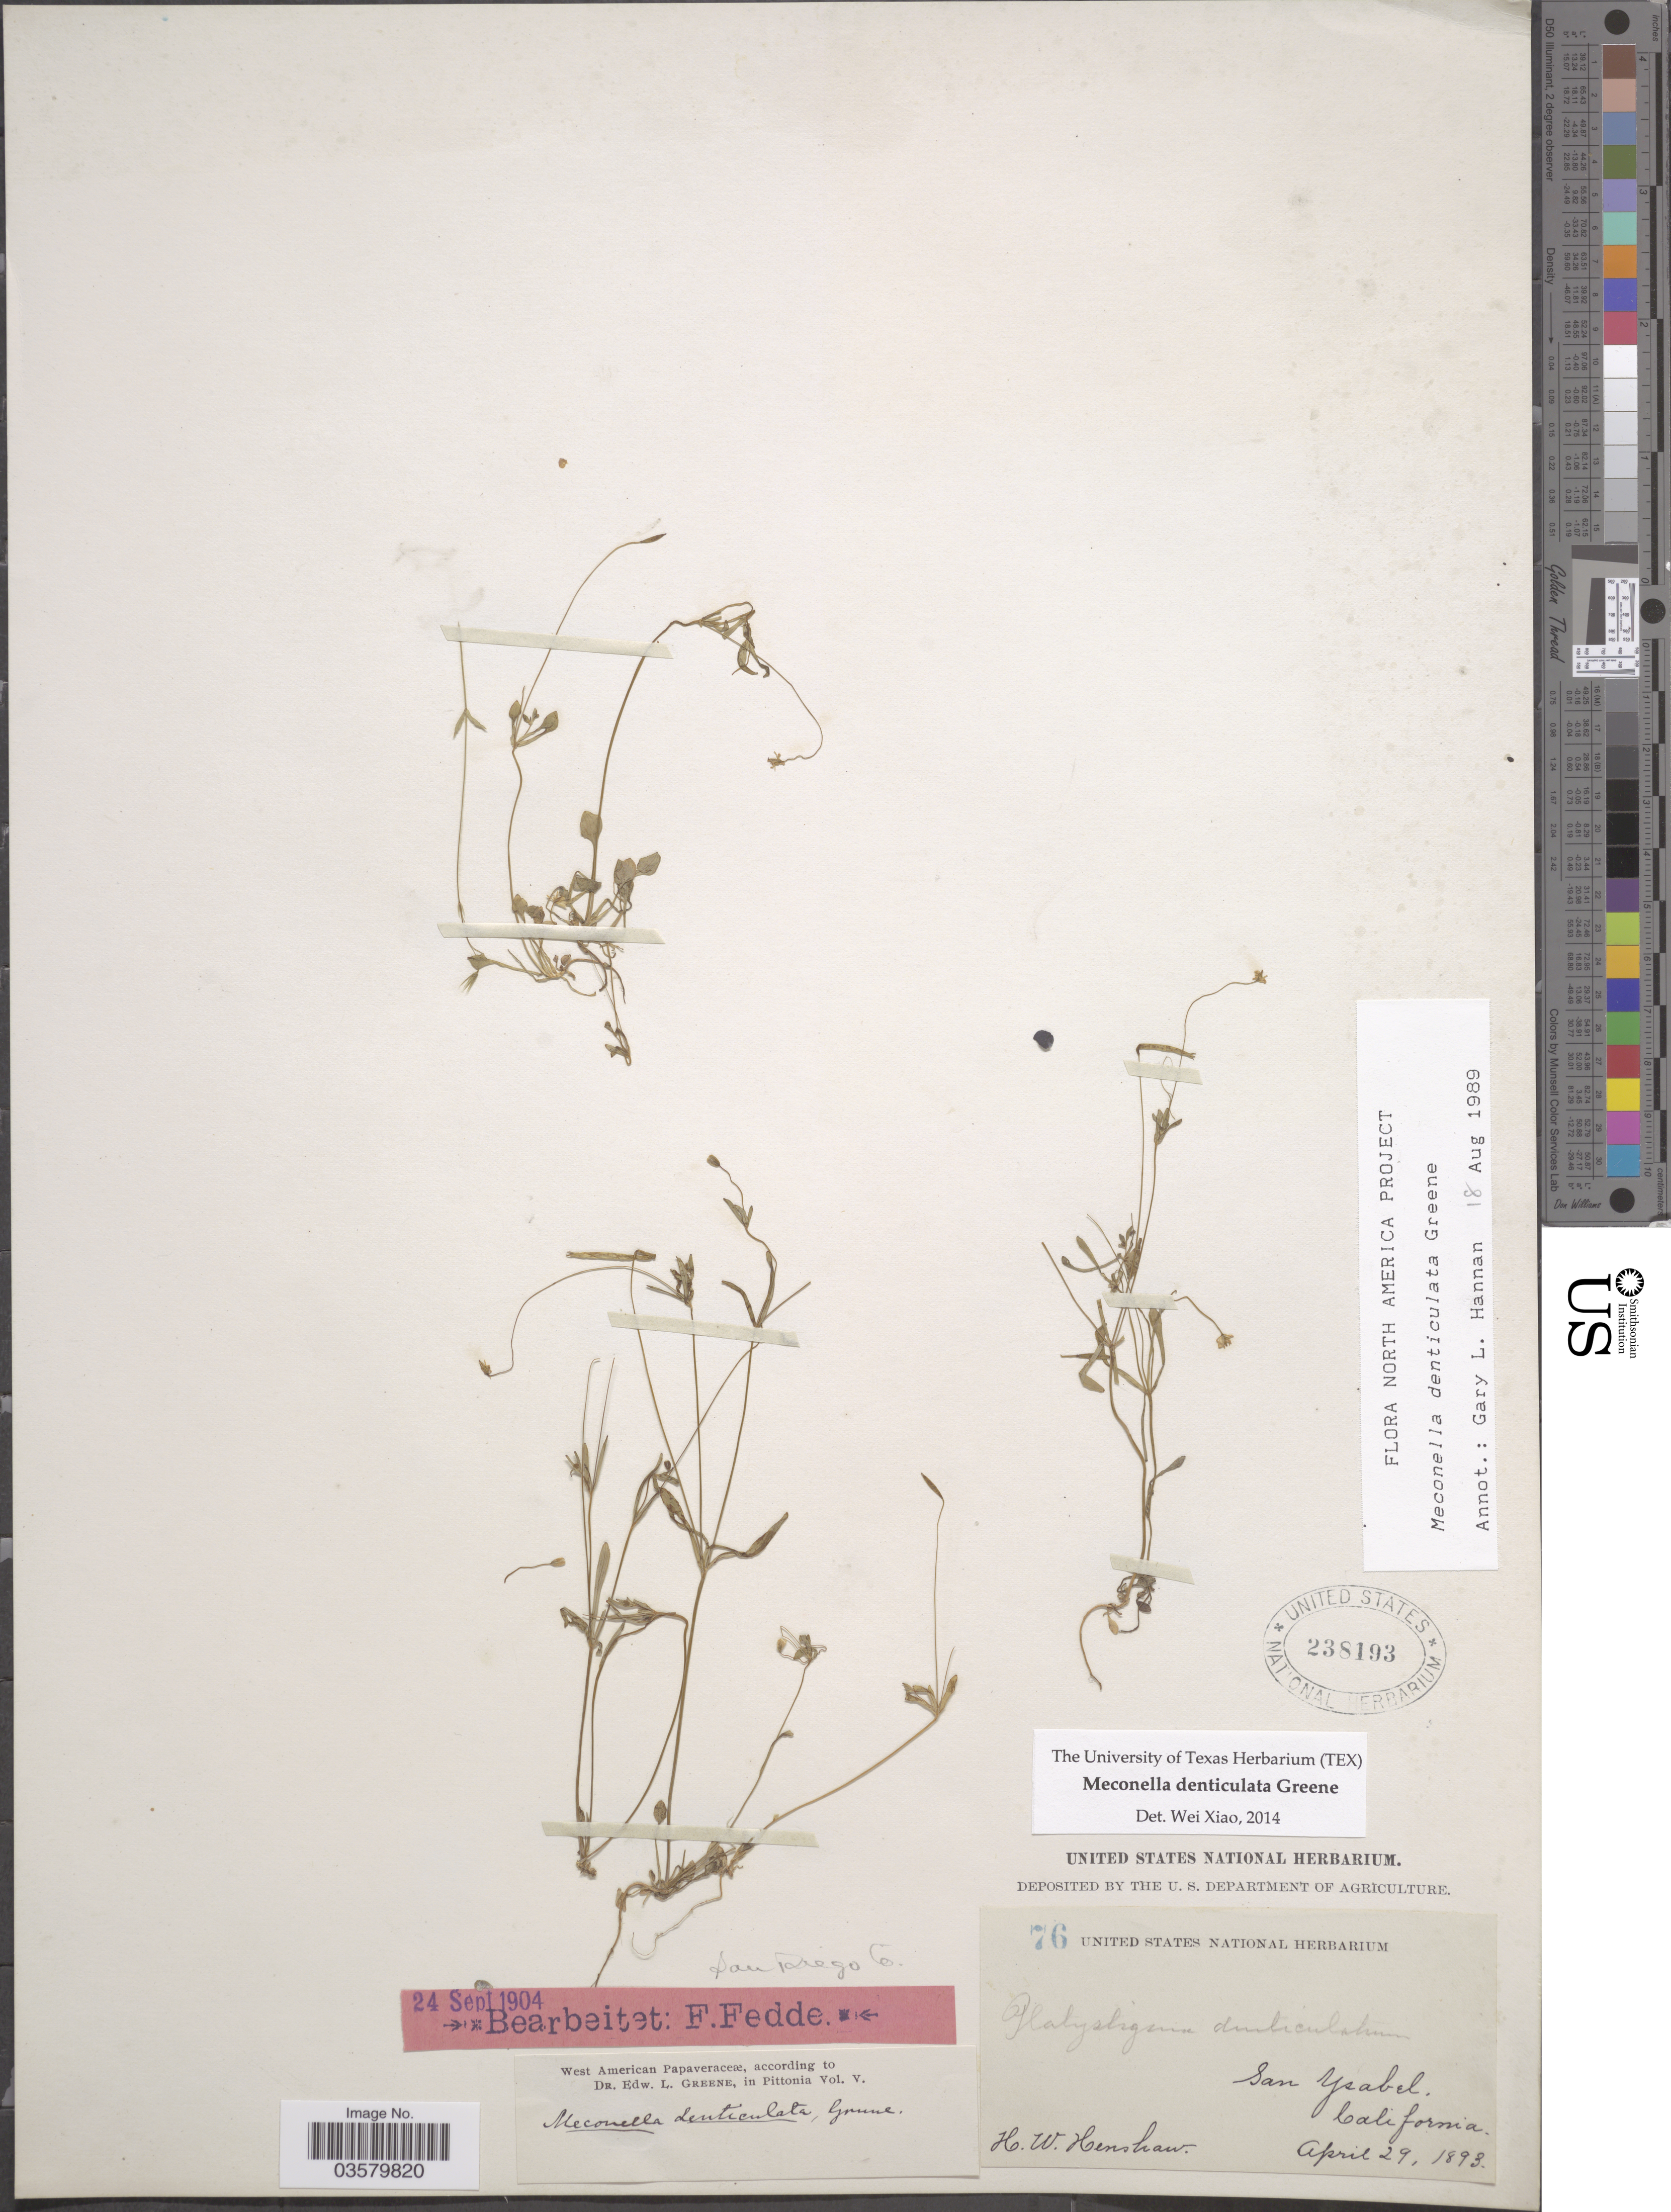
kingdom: Plantae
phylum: Tracheophyta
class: Magnoliopsida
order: Ranunculales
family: Papaveraceae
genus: Meconella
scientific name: Meconella denticulata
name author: Greene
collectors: H. Henshaw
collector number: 76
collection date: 1893-04-29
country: United States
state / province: California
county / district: San Diego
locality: San Ysabel. San Diego Co.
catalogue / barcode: US 238193